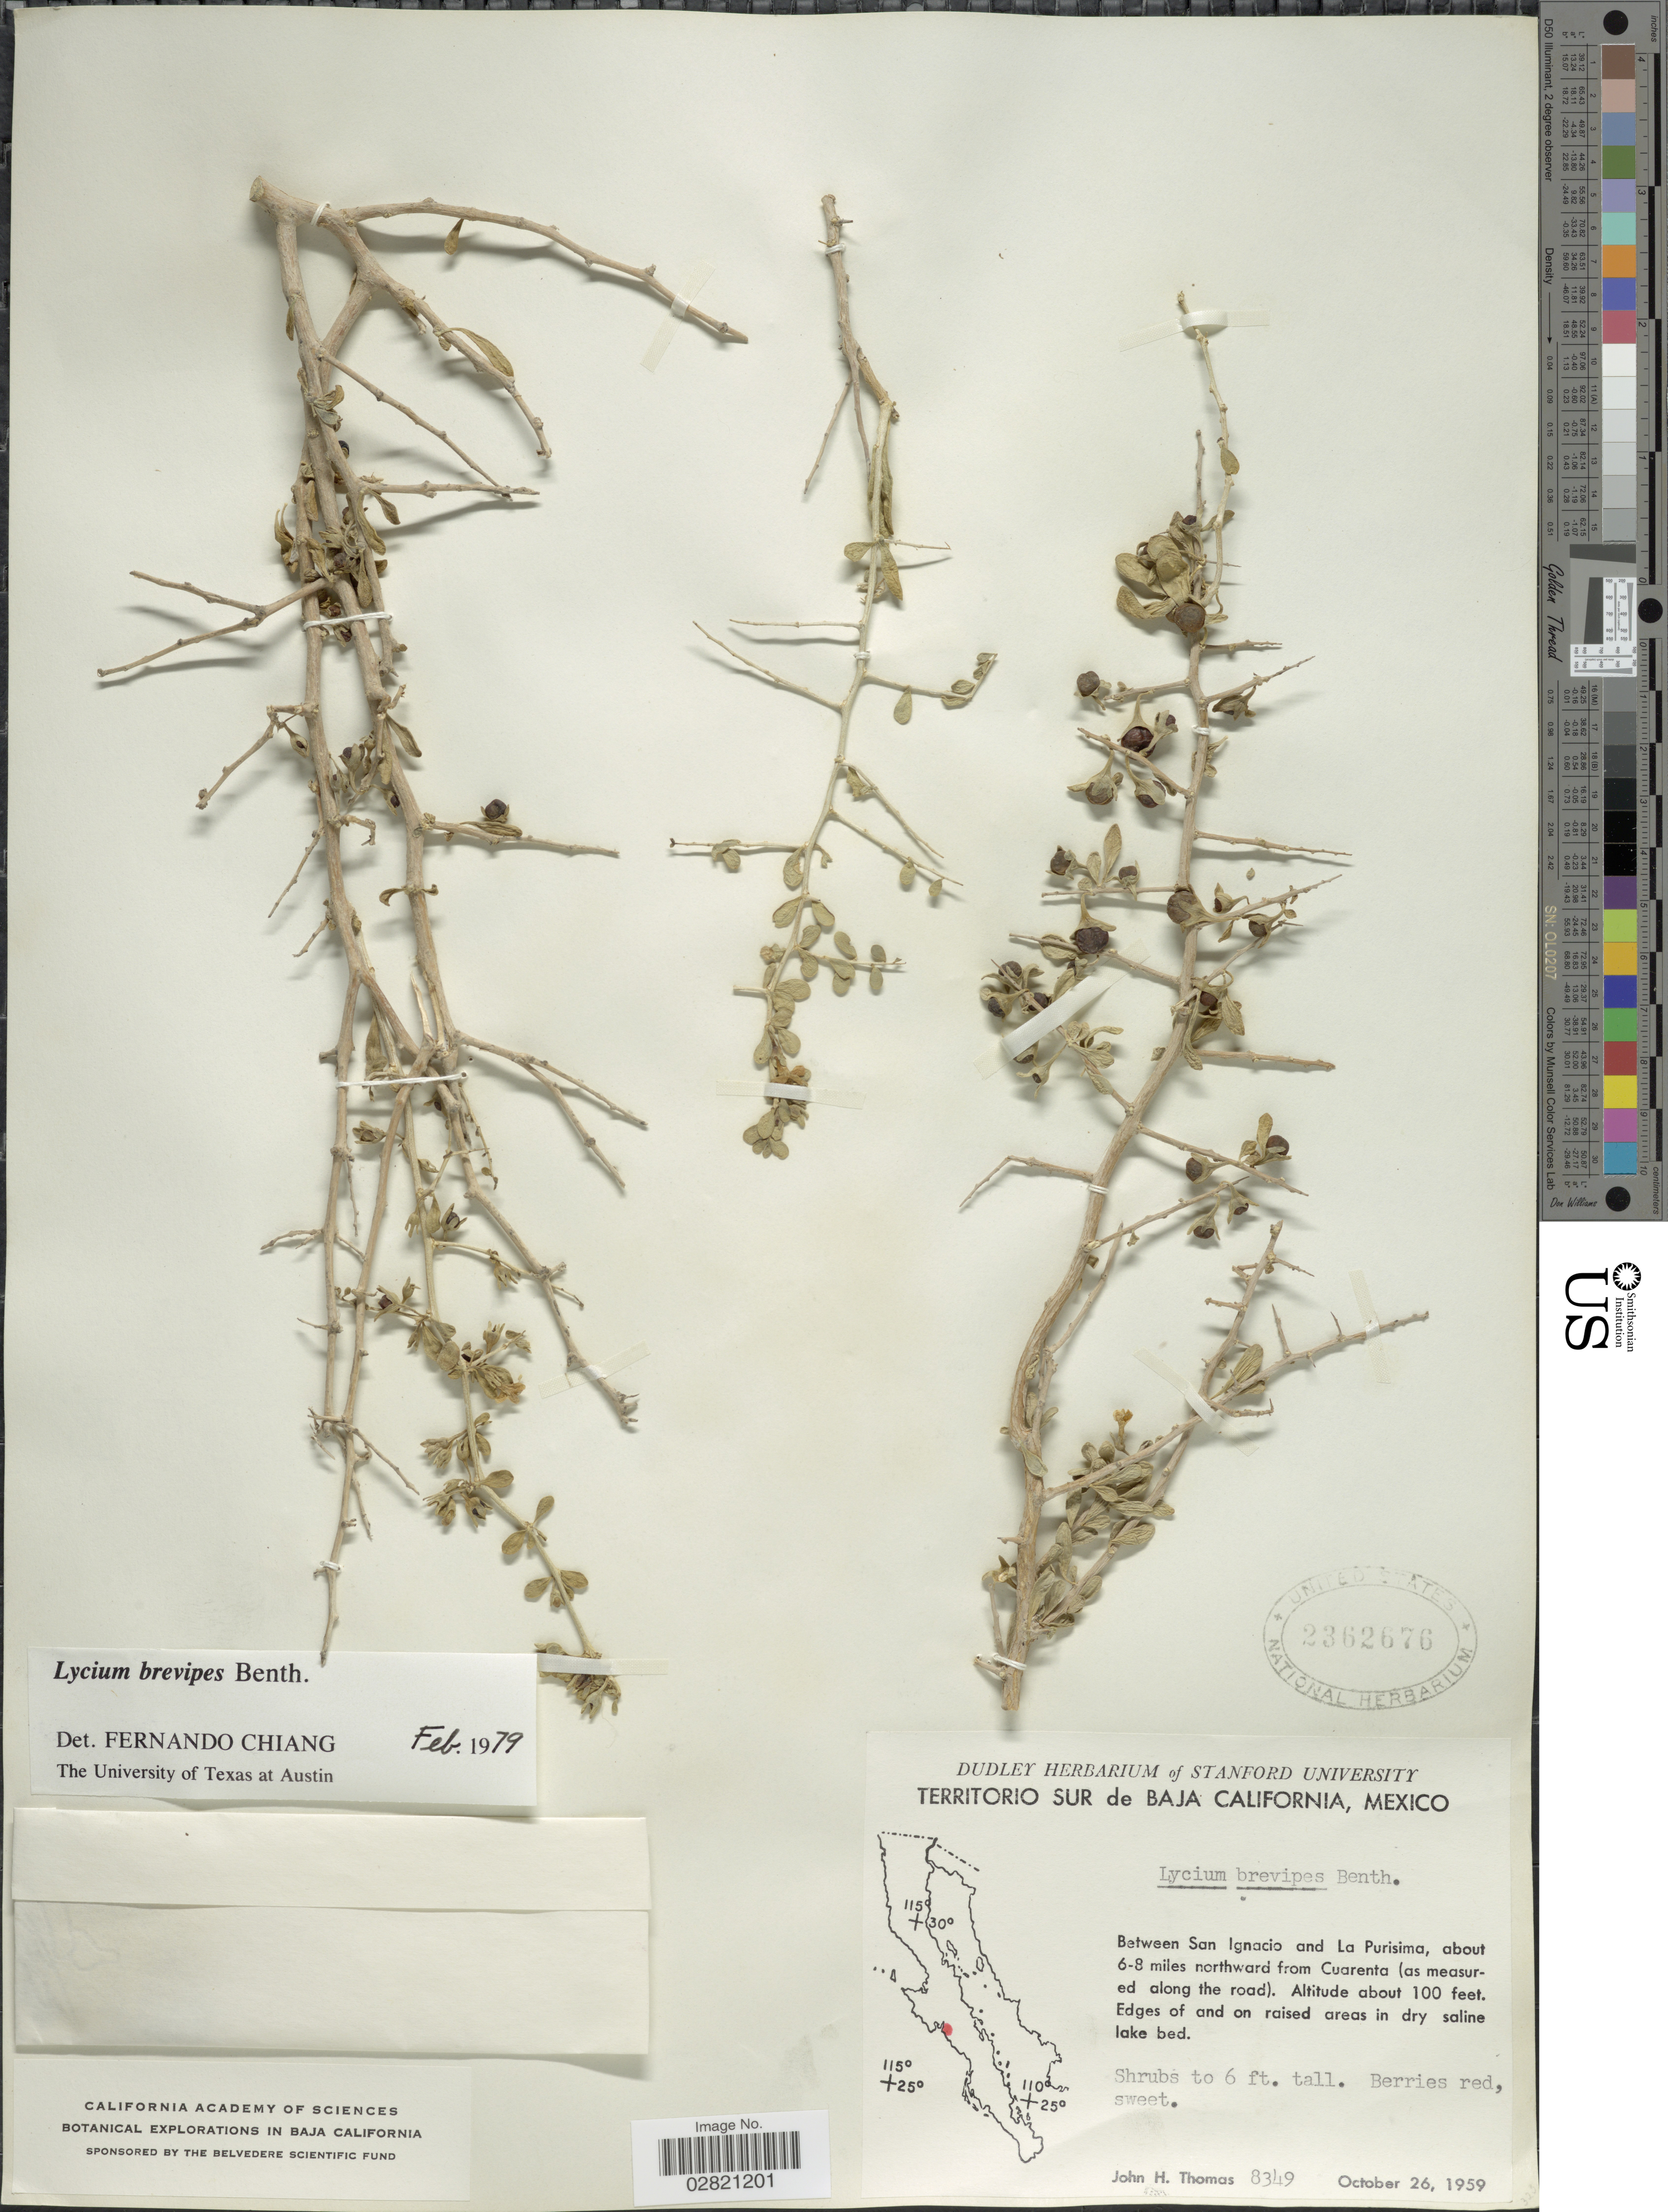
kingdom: Plantae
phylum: Tracheophyta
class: Magnoliopsida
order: Solanales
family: Solanaceae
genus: Lycium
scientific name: Lycium brevipes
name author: Benth.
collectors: J. H. Thomas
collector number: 8349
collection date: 1959-10-26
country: Mexico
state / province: Baja California Sur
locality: Territorio Sur de Baja California, Between San Ignacio and La Purisima, about 6-8 miles northward from Cuarenta (as measured along the road).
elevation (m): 30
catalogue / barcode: US 2362676